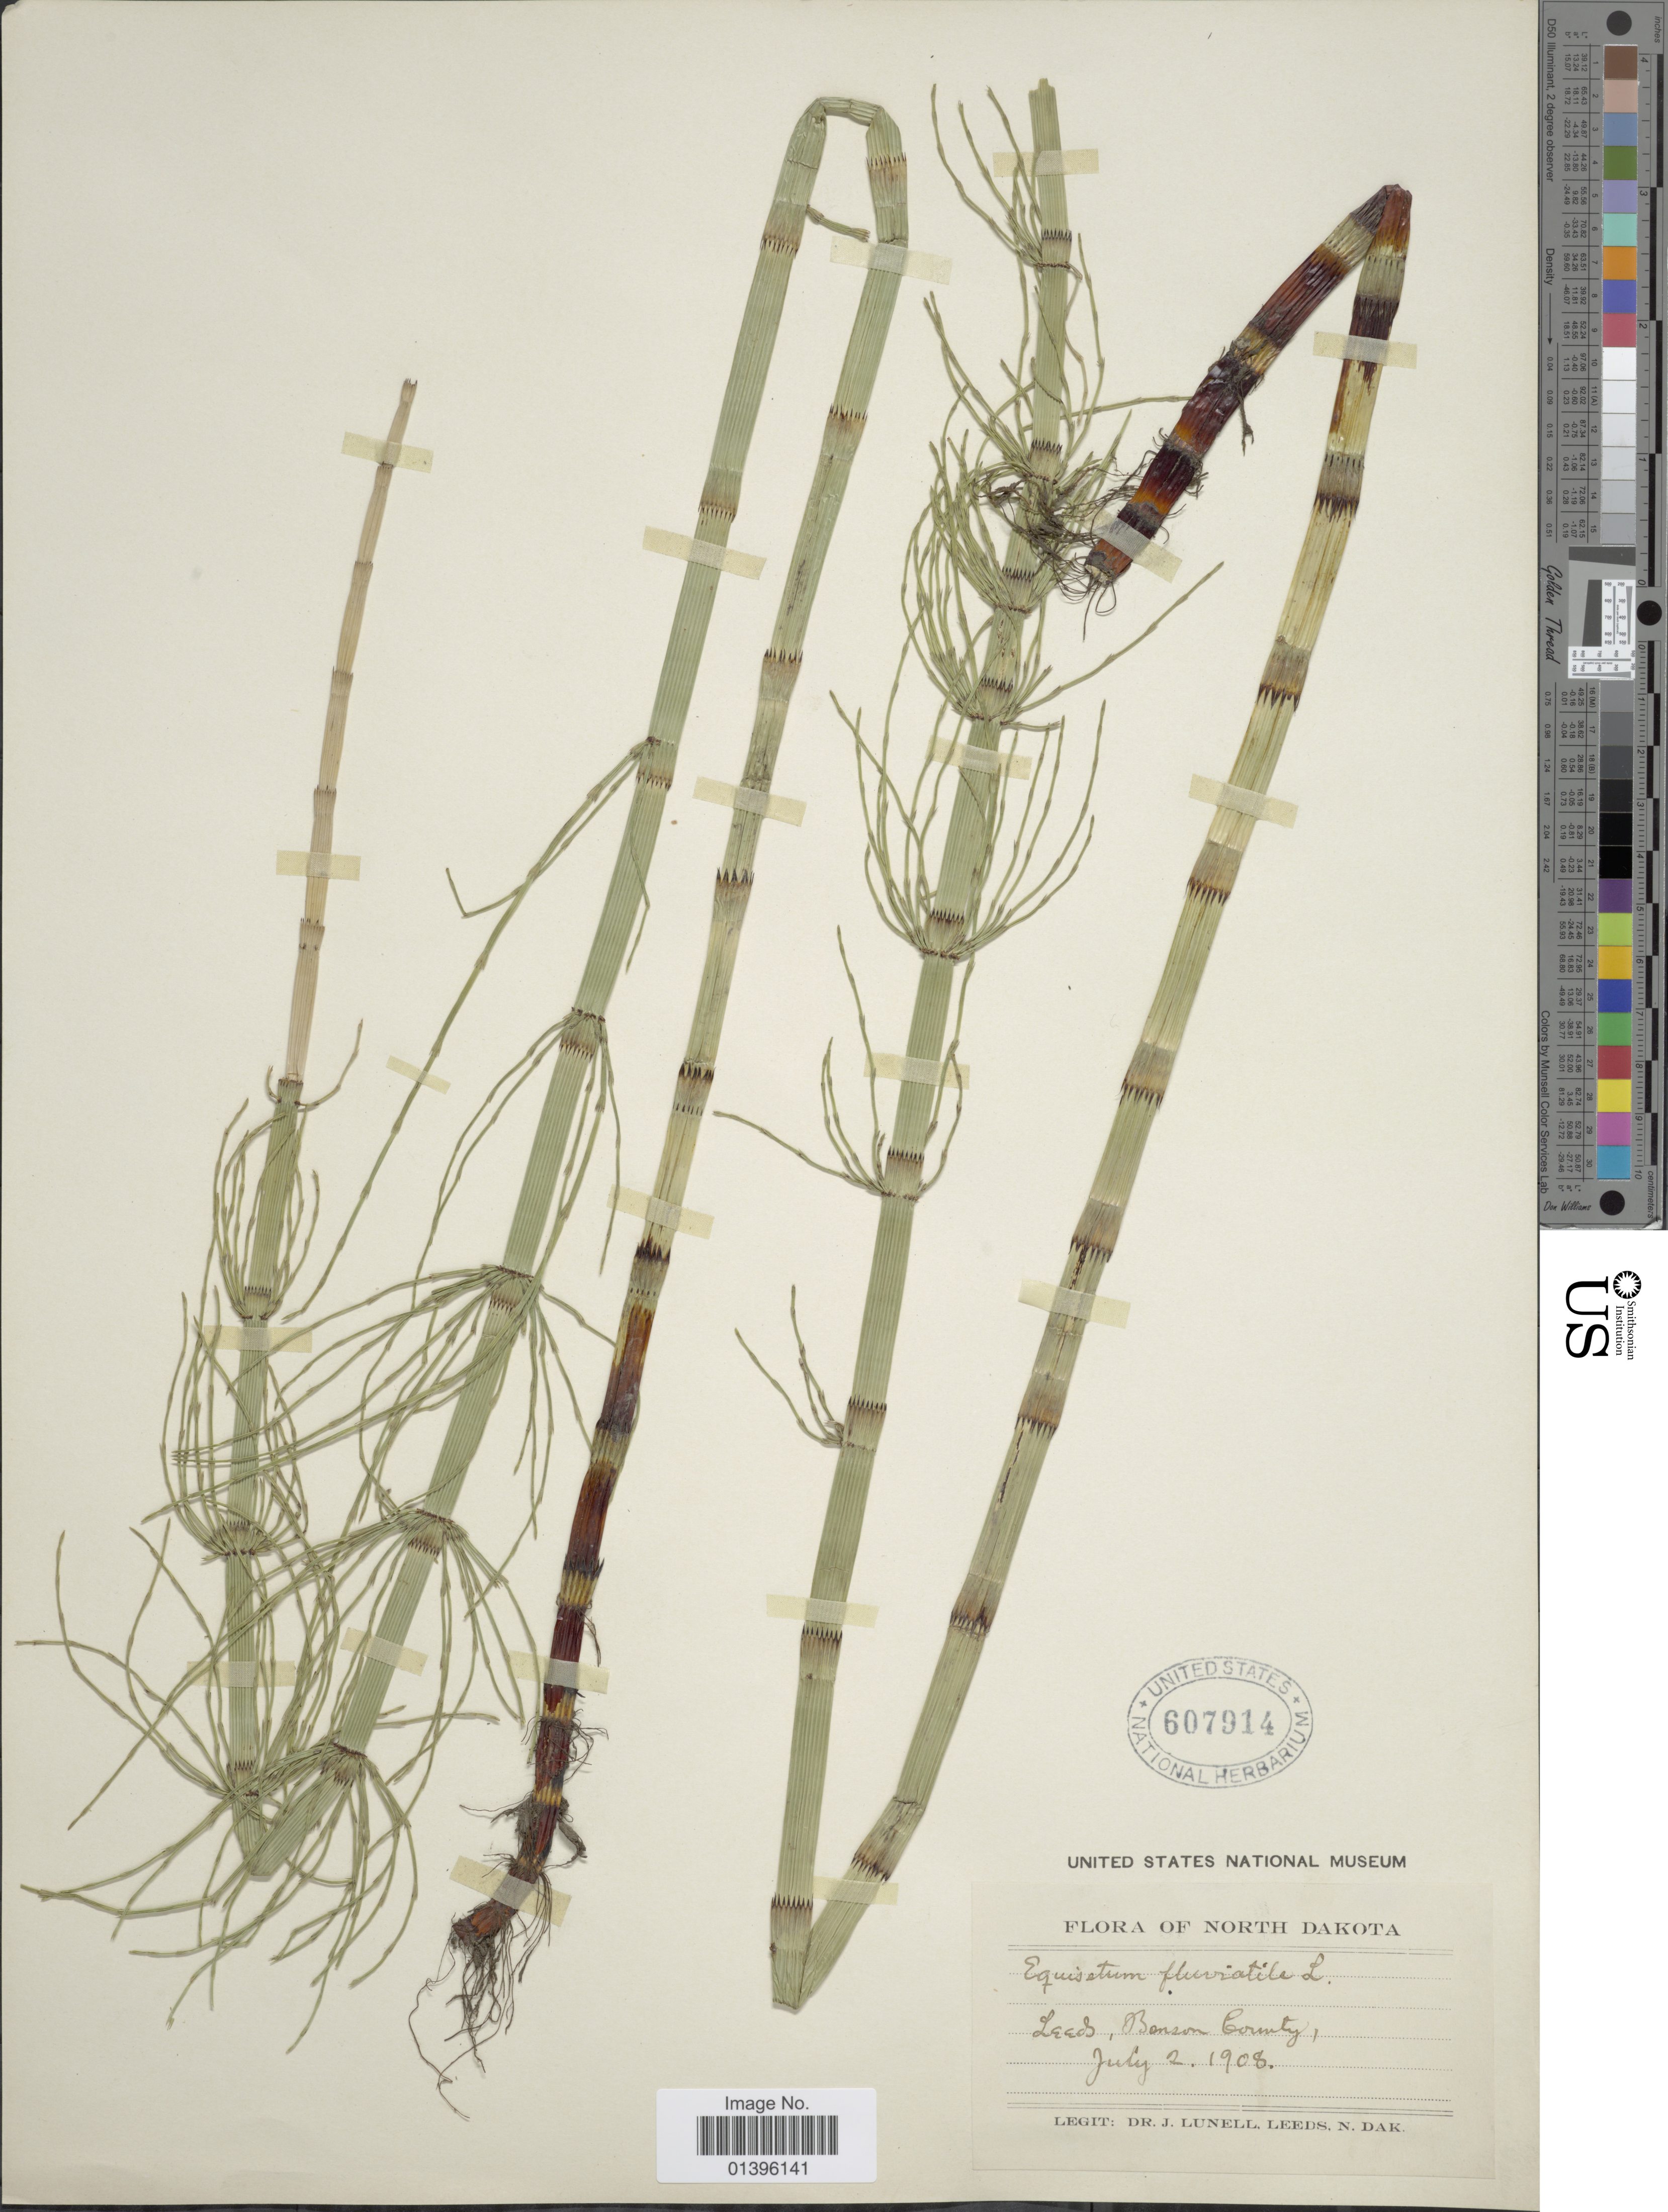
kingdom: Plantae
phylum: Tracheophyta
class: Polypodiopsida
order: Equisetales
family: Equisetaceae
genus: Equisetum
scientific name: Equisetum fluviatile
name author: L.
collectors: J. Lunell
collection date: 1908-07-02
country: United States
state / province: North Dakota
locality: Leeds, Benson County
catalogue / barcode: US 607914